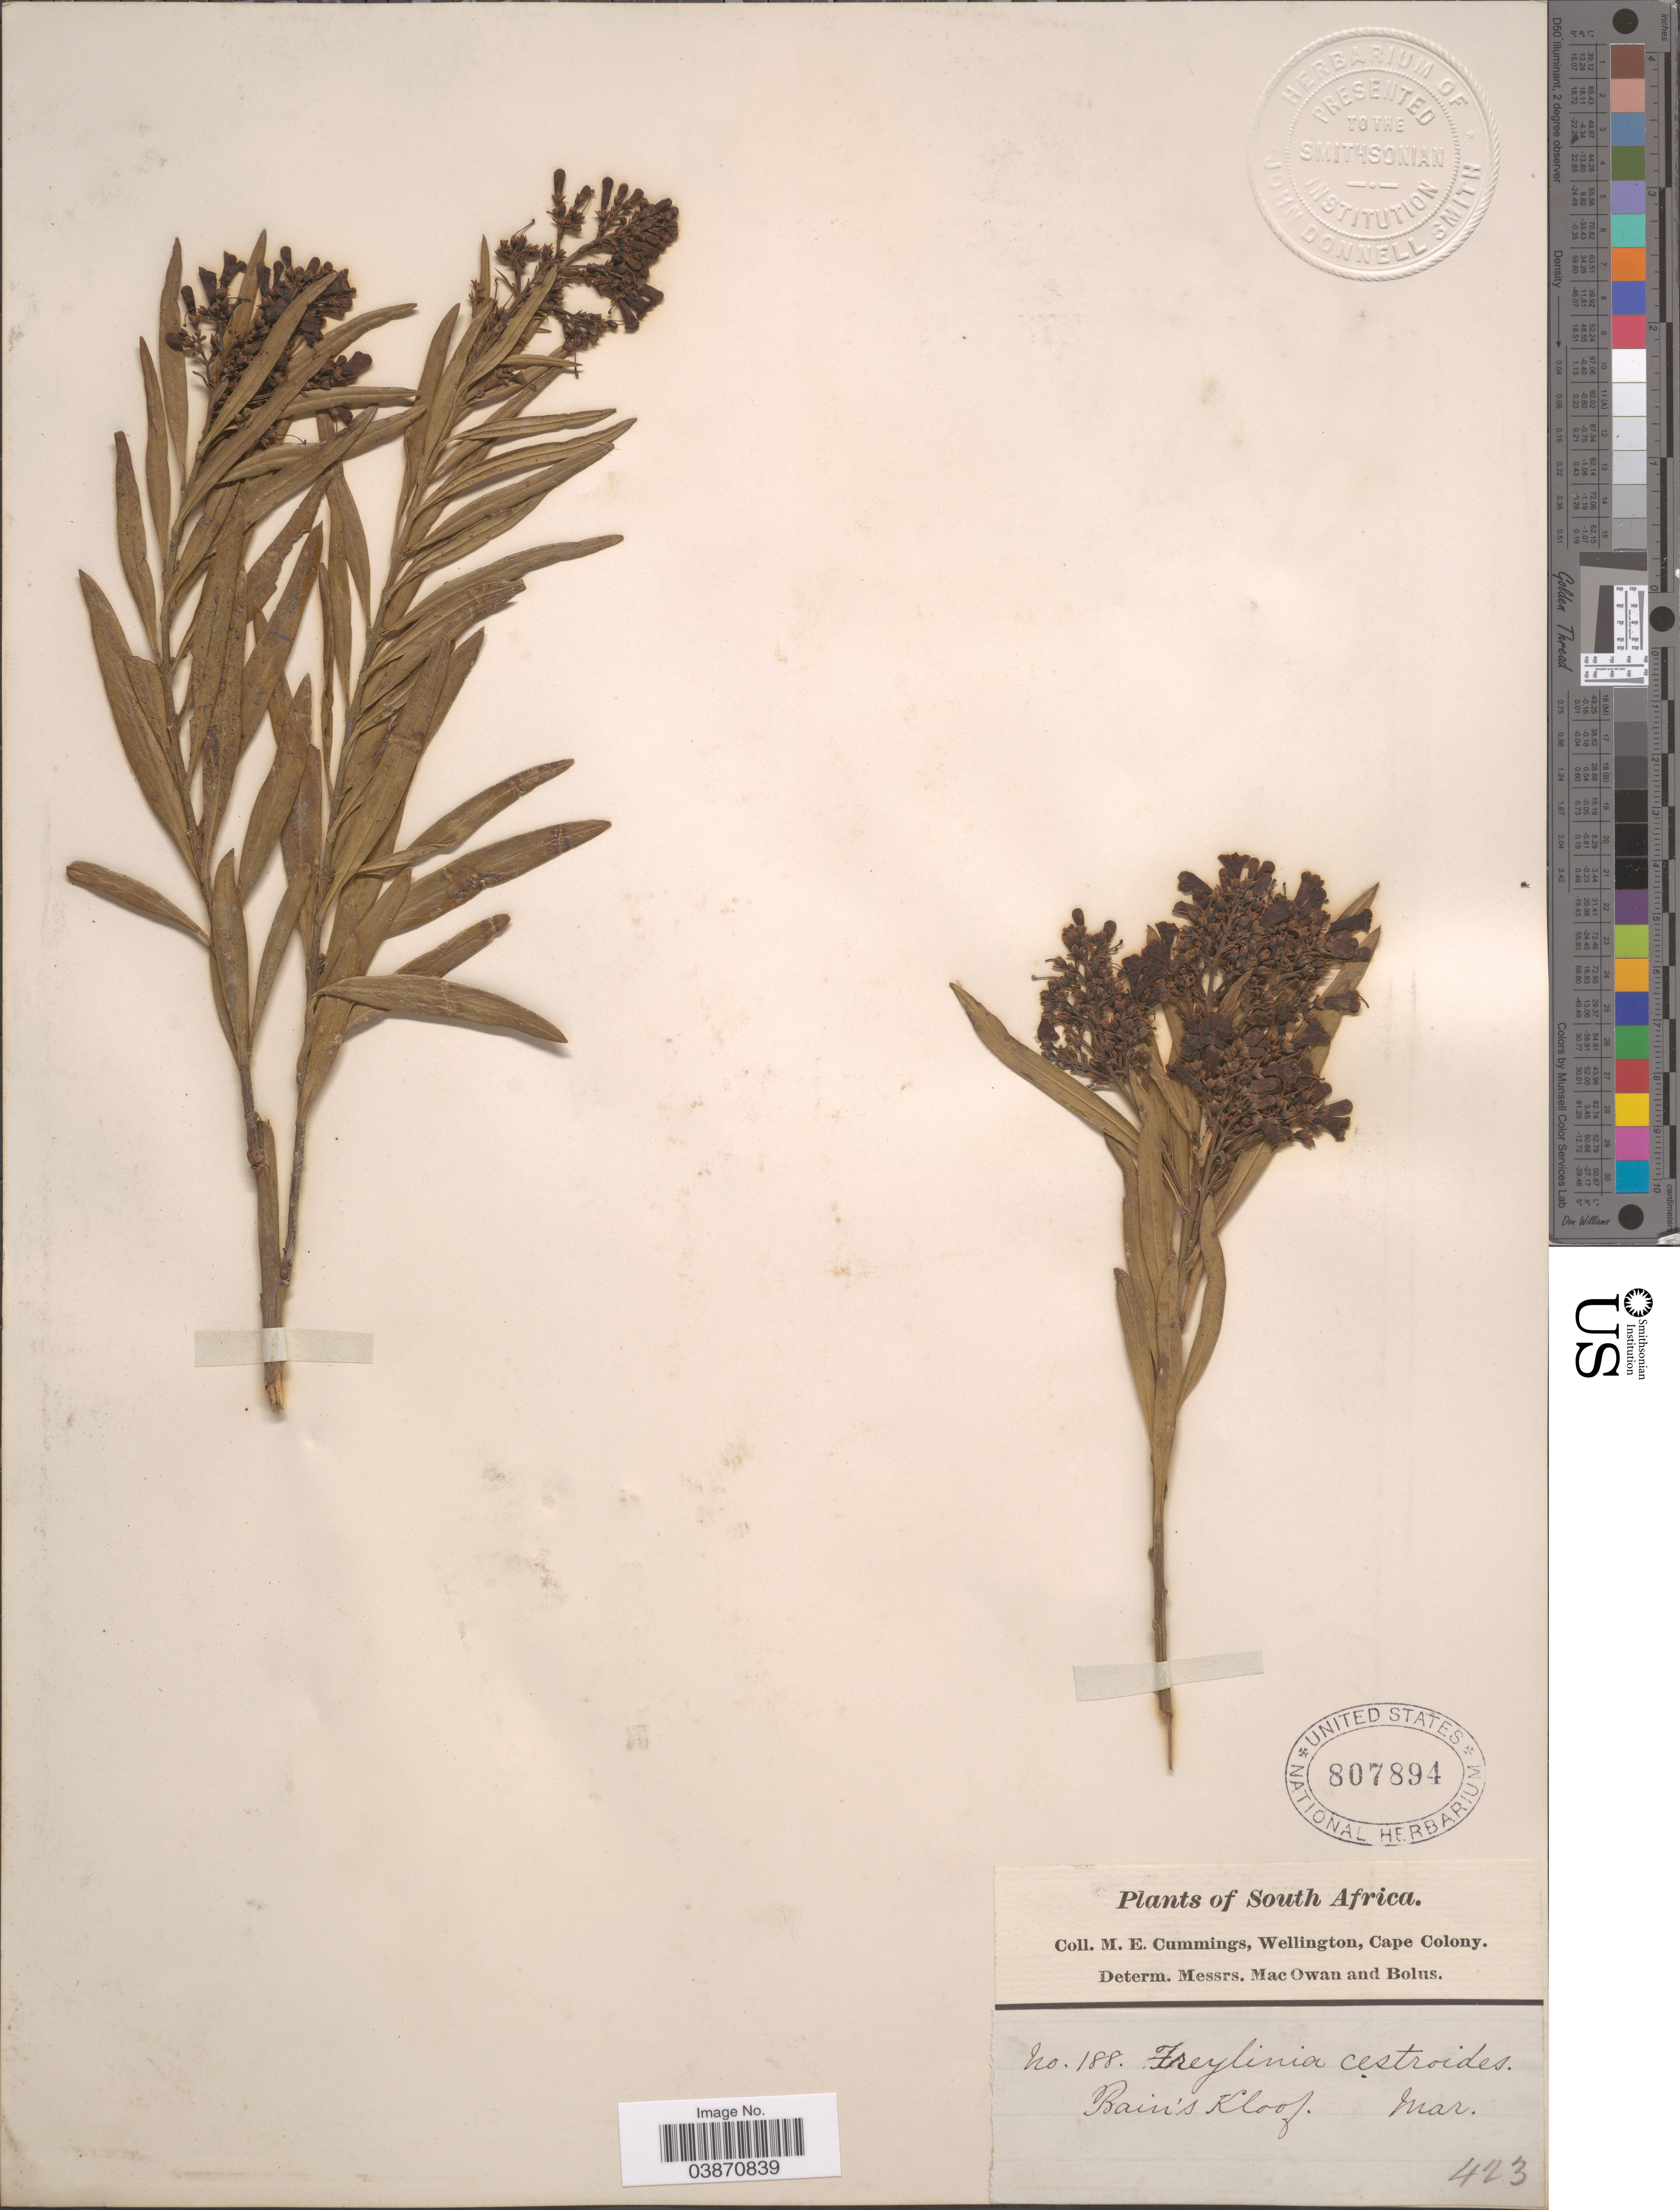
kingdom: Plantae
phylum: Tracheophyta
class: Magnoliopsida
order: Lamiales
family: Scrophulariaceae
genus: Freylinia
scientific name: Freylinia cestroides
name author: Colla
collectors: M. E. Cummings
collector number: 188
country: South Africa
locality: Bain's Kloof.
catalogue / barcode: US 807894